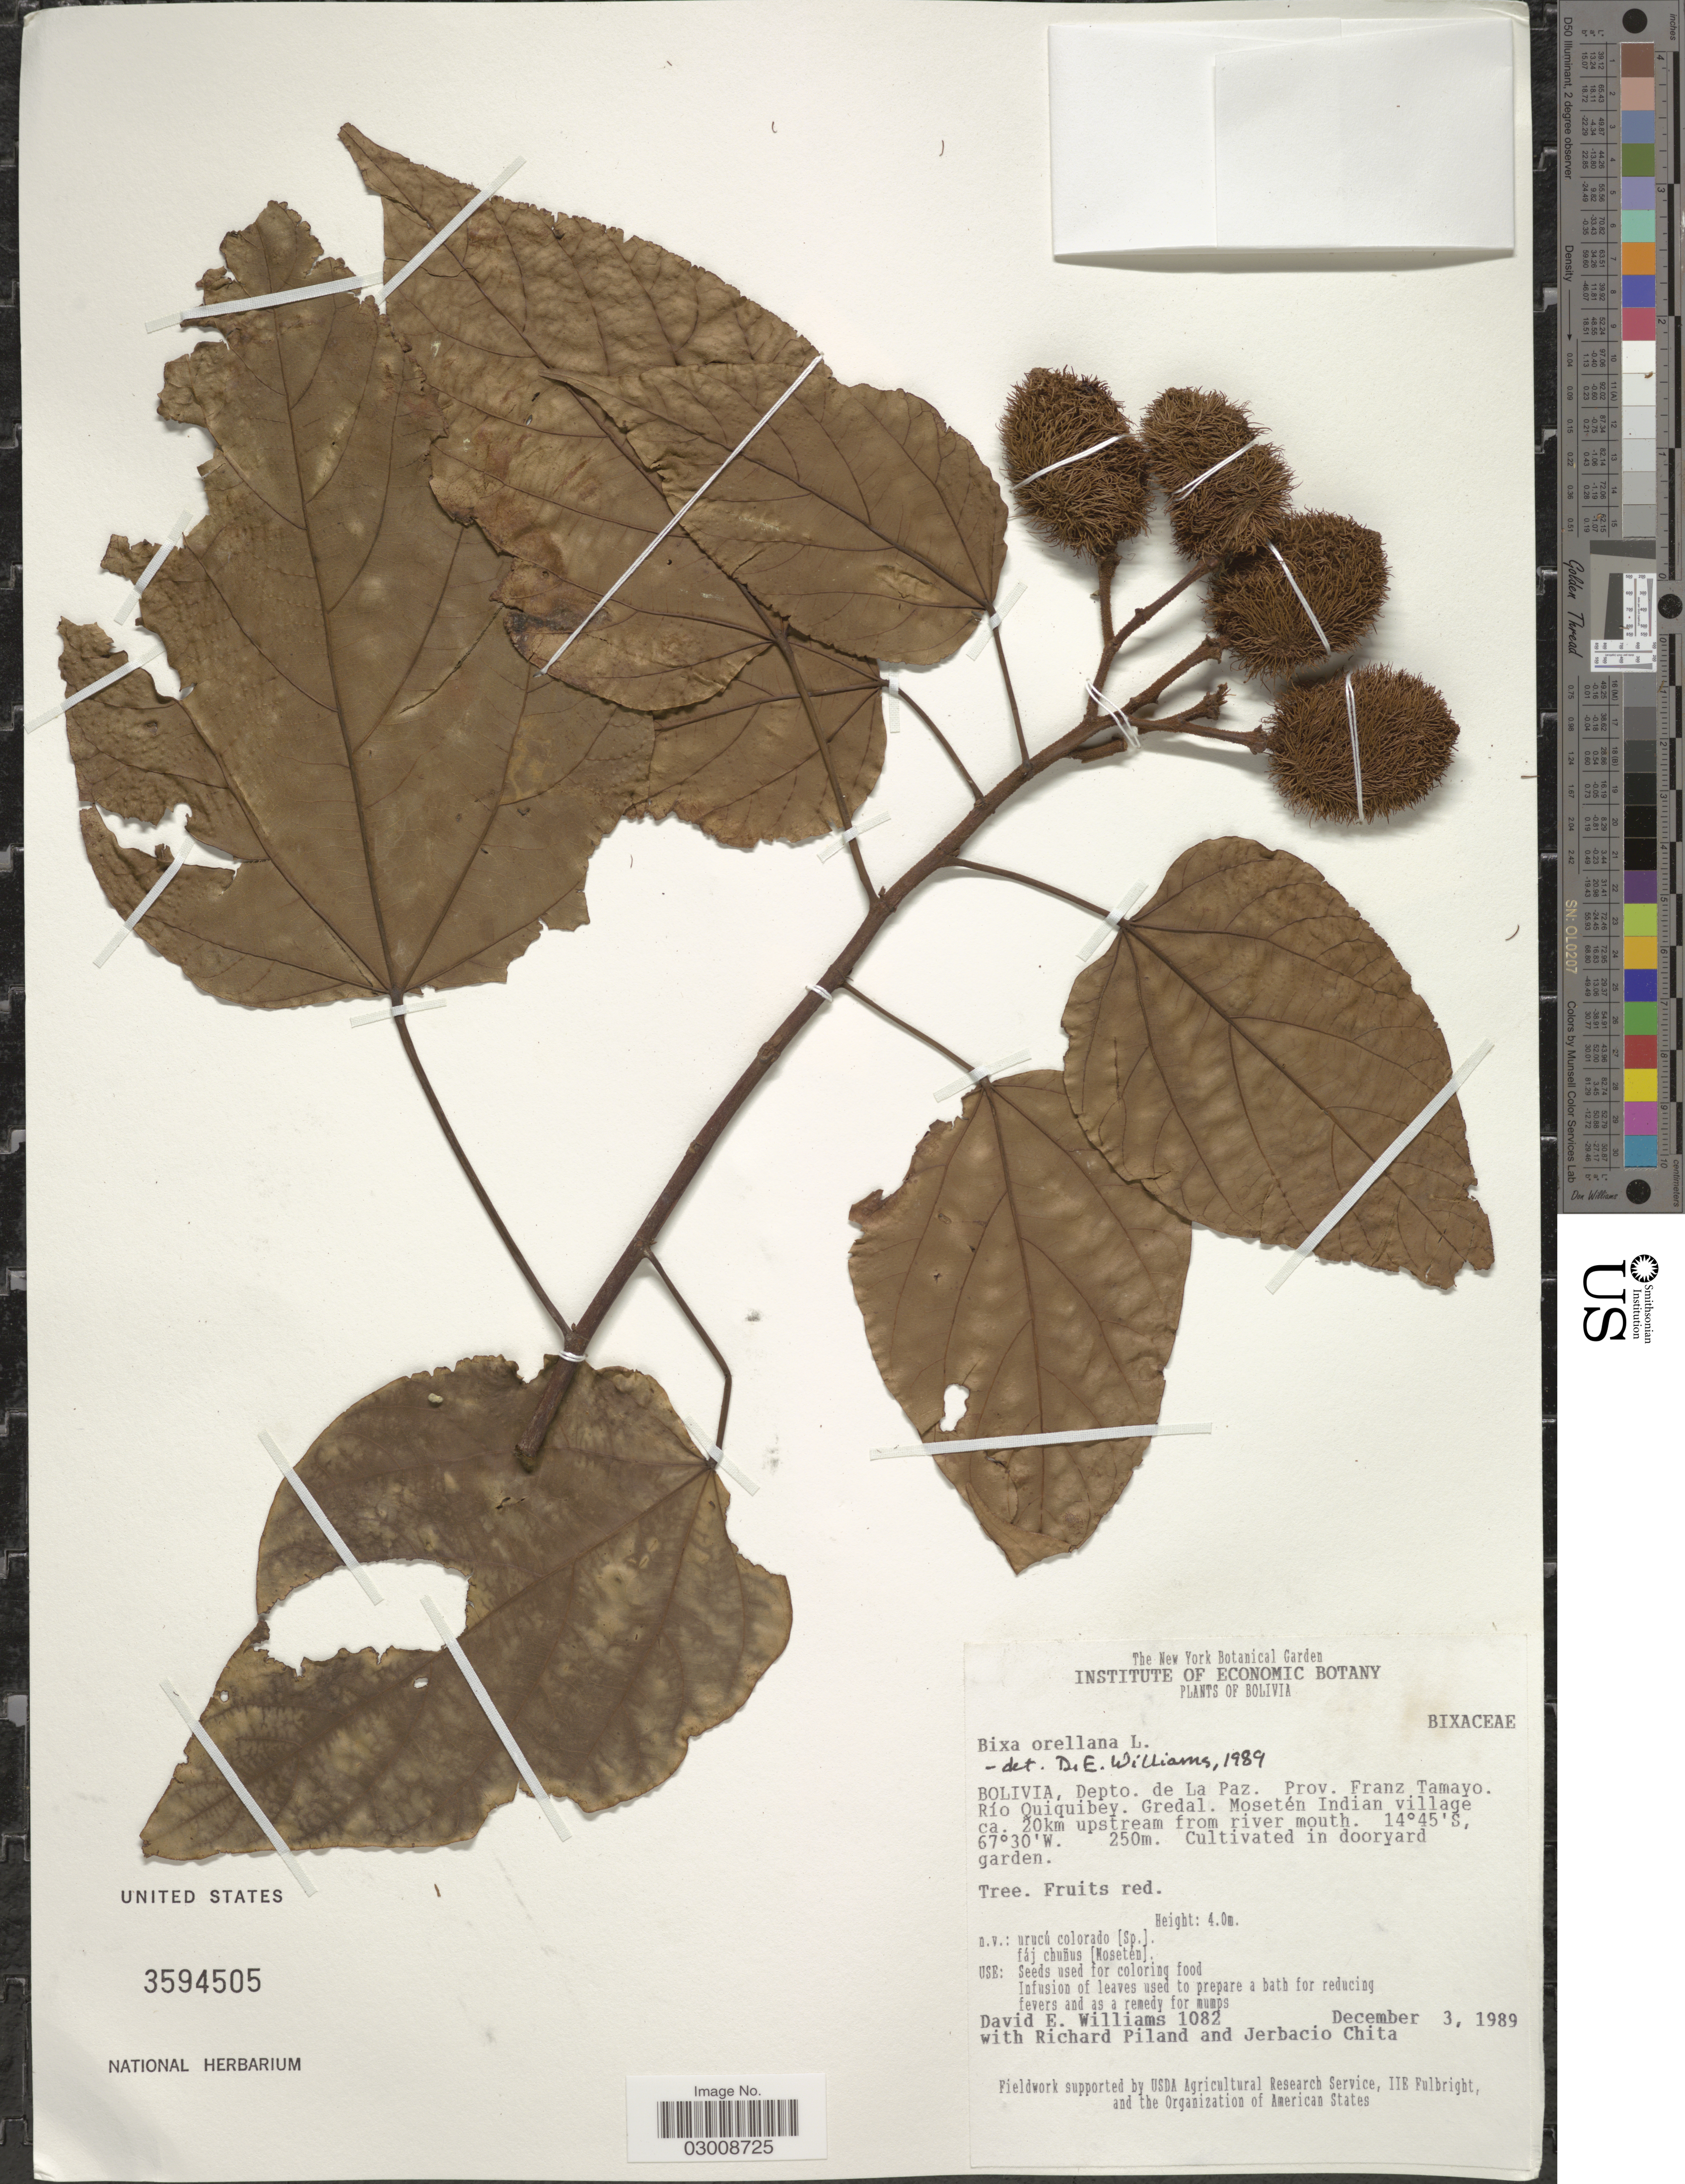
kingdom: Plantae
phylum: Tracheophyta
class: Magnoliopsida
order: Malvales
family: Bixaceae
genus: Bixa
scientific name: Bixa orellana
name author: L.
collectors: D. E. Williams, R. Piland & J. Chita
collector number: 1082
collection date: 1989-12-03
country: Bolivia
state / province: La Paz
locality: Depto. La Paz, Prov. Franz Tamayo, Río Quiquibey, Gredal, Mosetén Indian village ca. 20km upstream from river mouth.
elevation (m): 250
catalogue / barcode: US 3594505